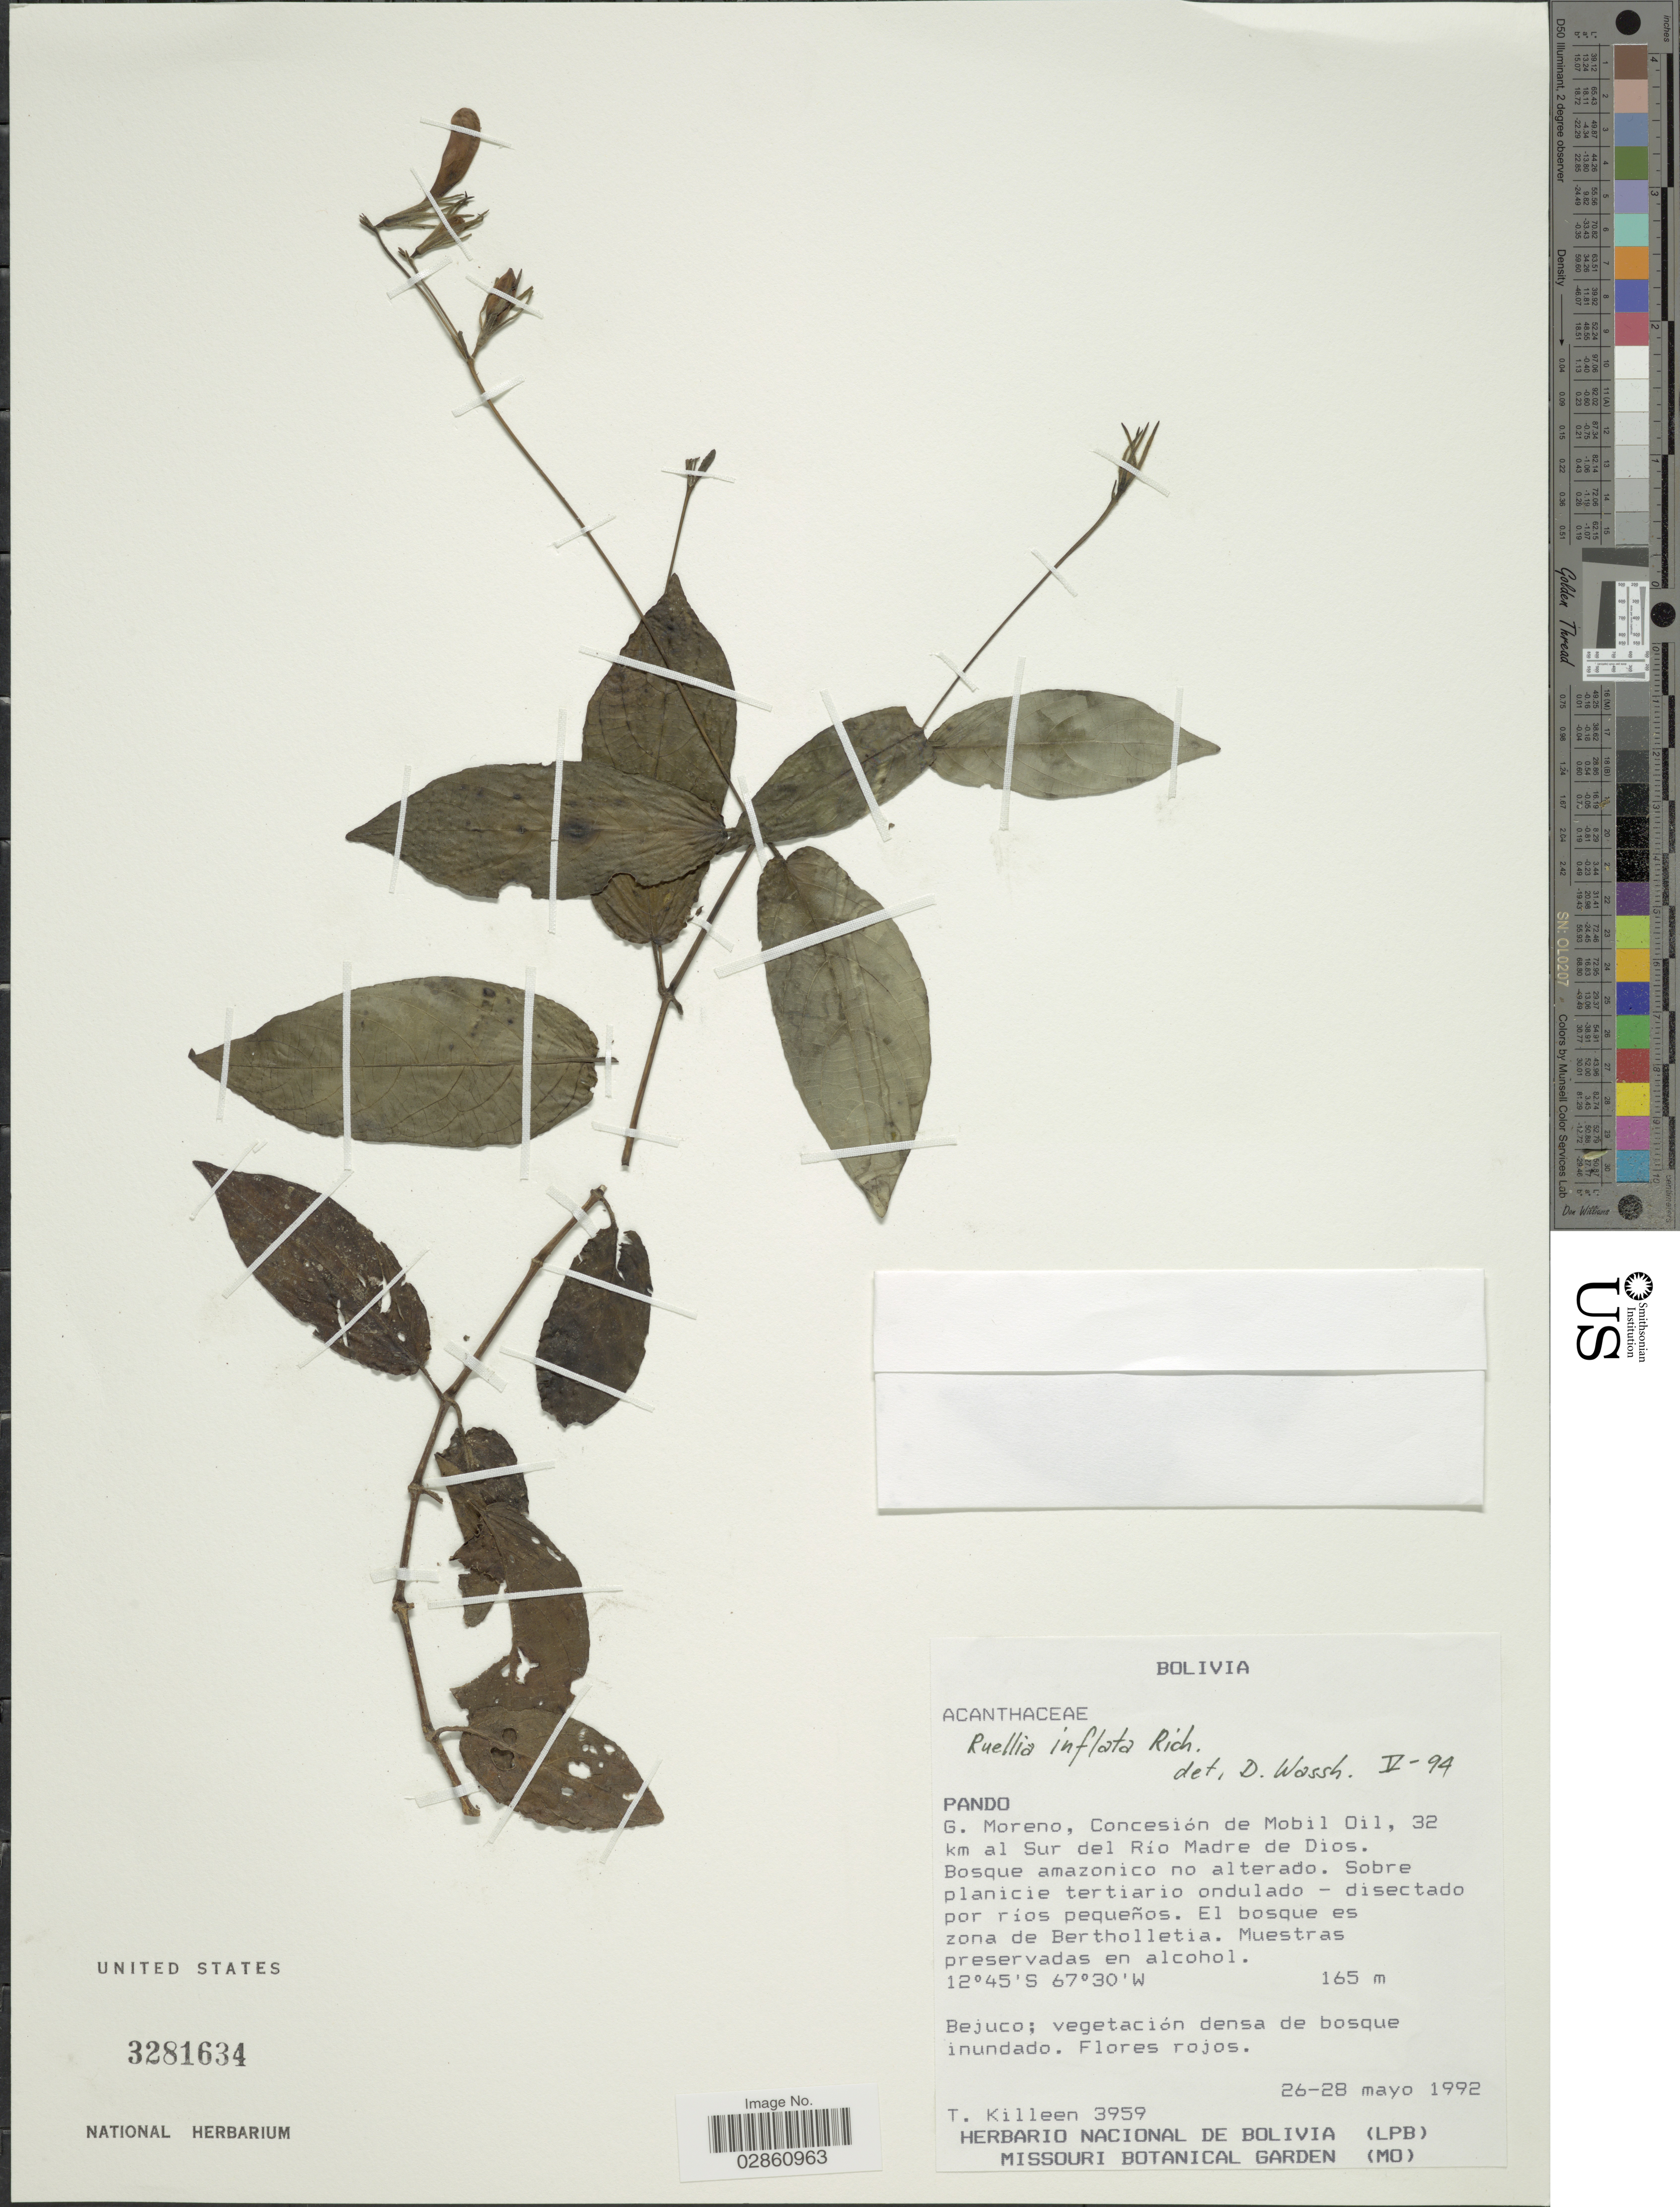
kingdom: Plantae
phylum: Tracheophyta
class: Magnoliopsida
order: Lamiales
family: Acanthaceae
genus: Ruellia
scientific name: Ruellia inflata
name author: Rich.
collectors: T. J. Killeen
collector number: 3959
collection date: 1992-05-26/1992-05-28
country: Bolivia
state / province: Pando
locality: G. Moreno, Concesión de Mobil Oil, 32 km al Sur del Río Madre de Dios. El bosque es zona de Bertholletia.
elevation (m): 165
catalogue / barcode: US 3281634